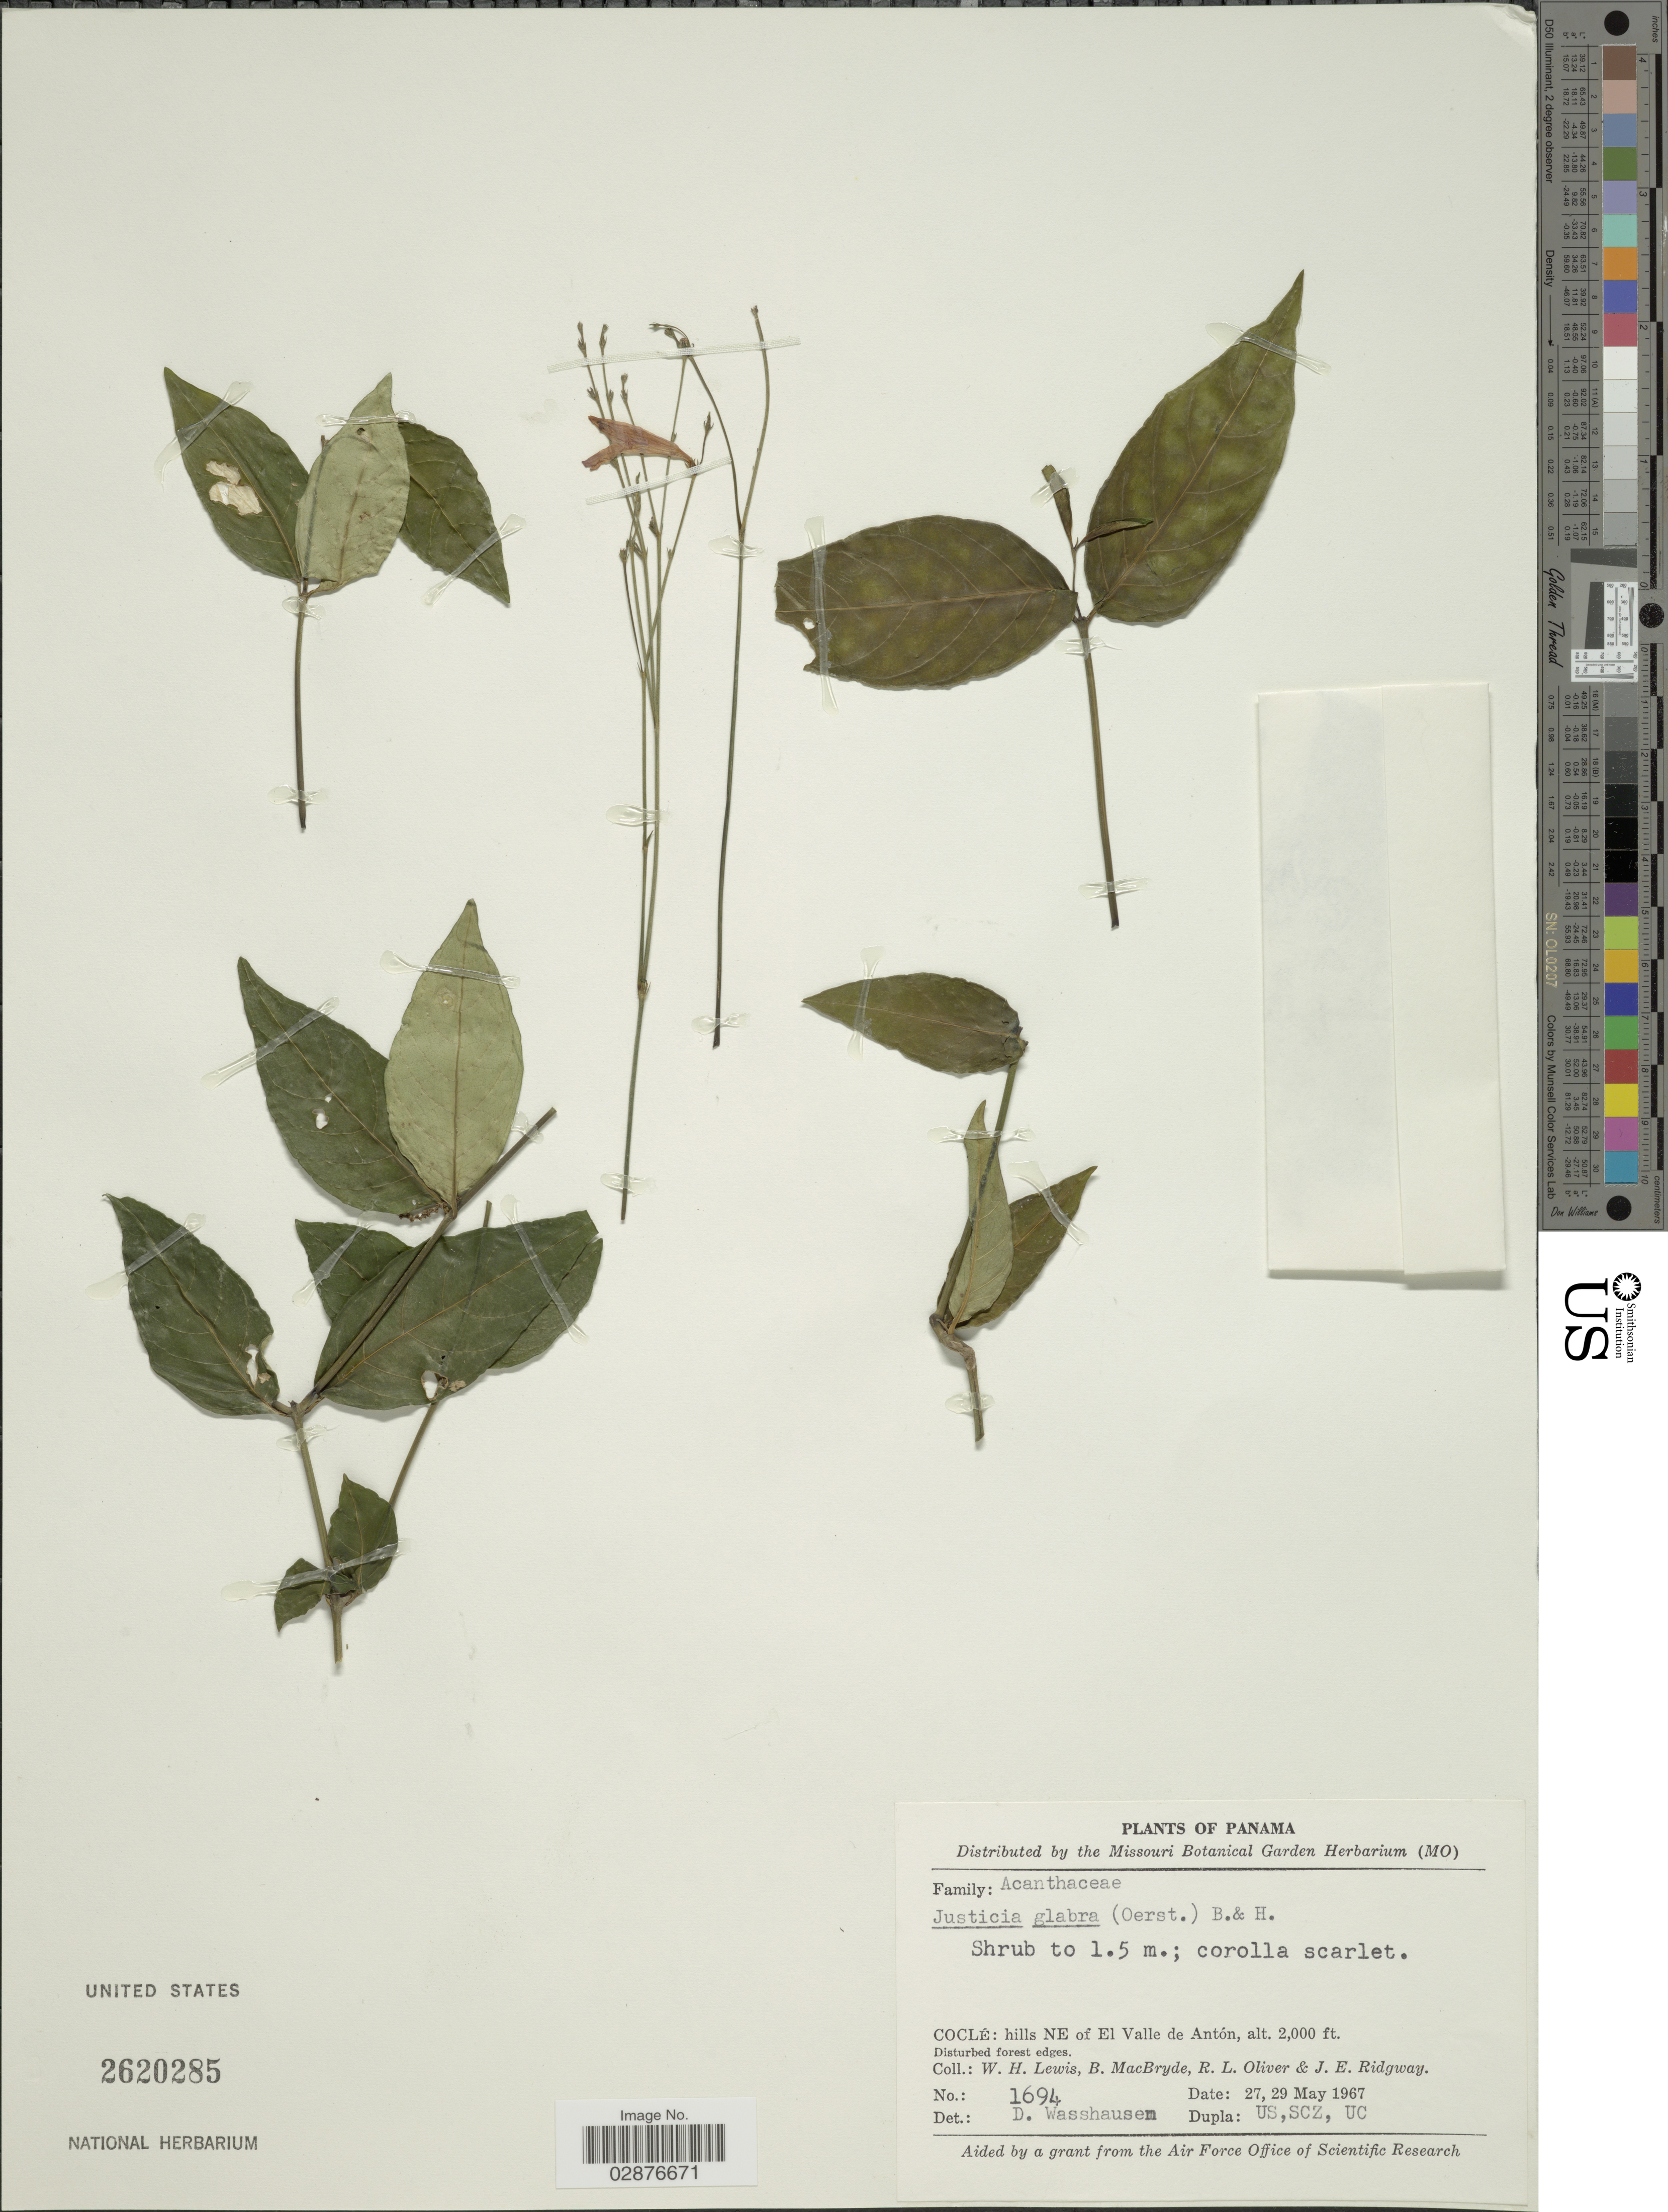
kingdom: Plantae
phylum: Tracheophyta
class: Magnoliopsida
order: Lamiales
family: Acanthaceae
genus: Justicia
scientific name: Justicia oerstedii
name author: Leonard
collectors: W. H. Lewis, B. MacBryde, R. Oliver & J. Ridgway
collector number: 1694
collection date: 1967-05-27/1967-05-29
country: Panama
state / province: Coclé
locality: Hills NE of El Valle de Antón.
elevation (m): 610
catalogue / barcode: US 2620285